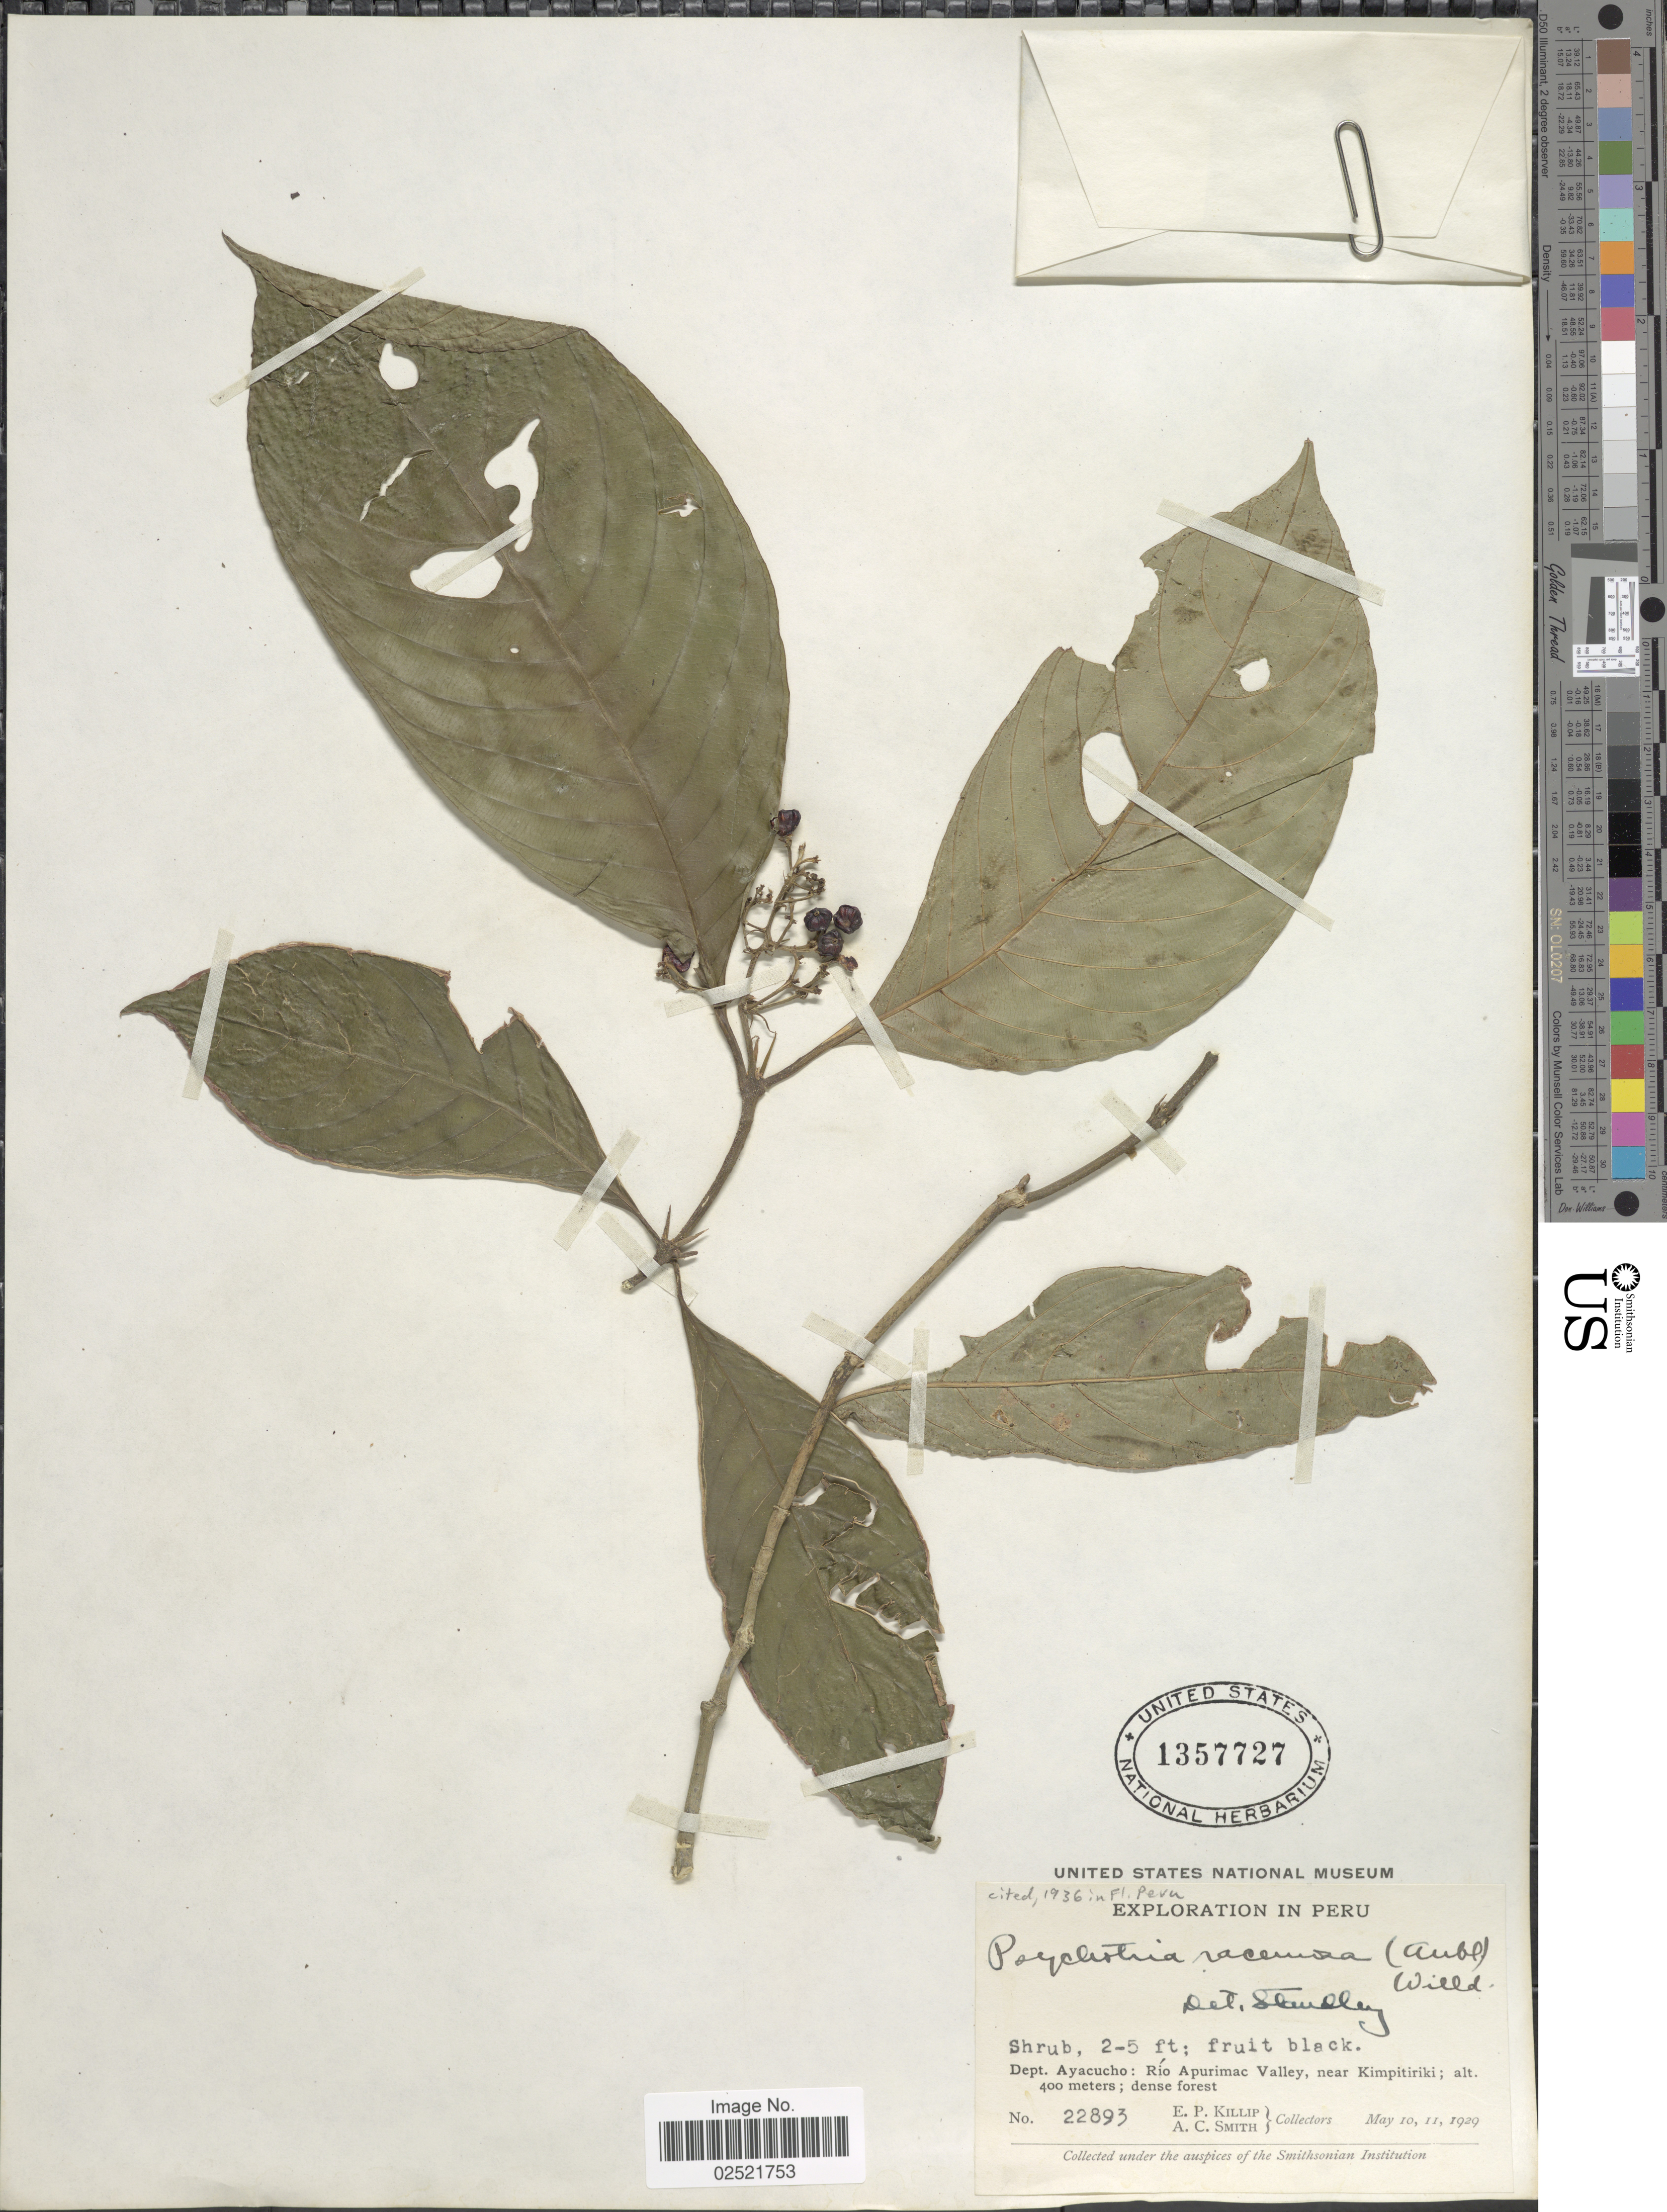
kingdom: Plantae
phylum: Tracheophyta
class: Magnoliopsida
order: Gentianales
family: Rubiaceae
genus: Psychotria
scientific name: Psychotria racemosa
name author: (Aubl.) Raeuschel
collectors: E. P. Killip & A. C. Smith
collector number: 22893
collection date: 1929-05-10/1929-05-11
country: Peru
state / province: Ayacucho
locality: Rio Apurimac Valley, near Kimpitiriki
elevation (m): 400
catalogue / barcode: US 1357727